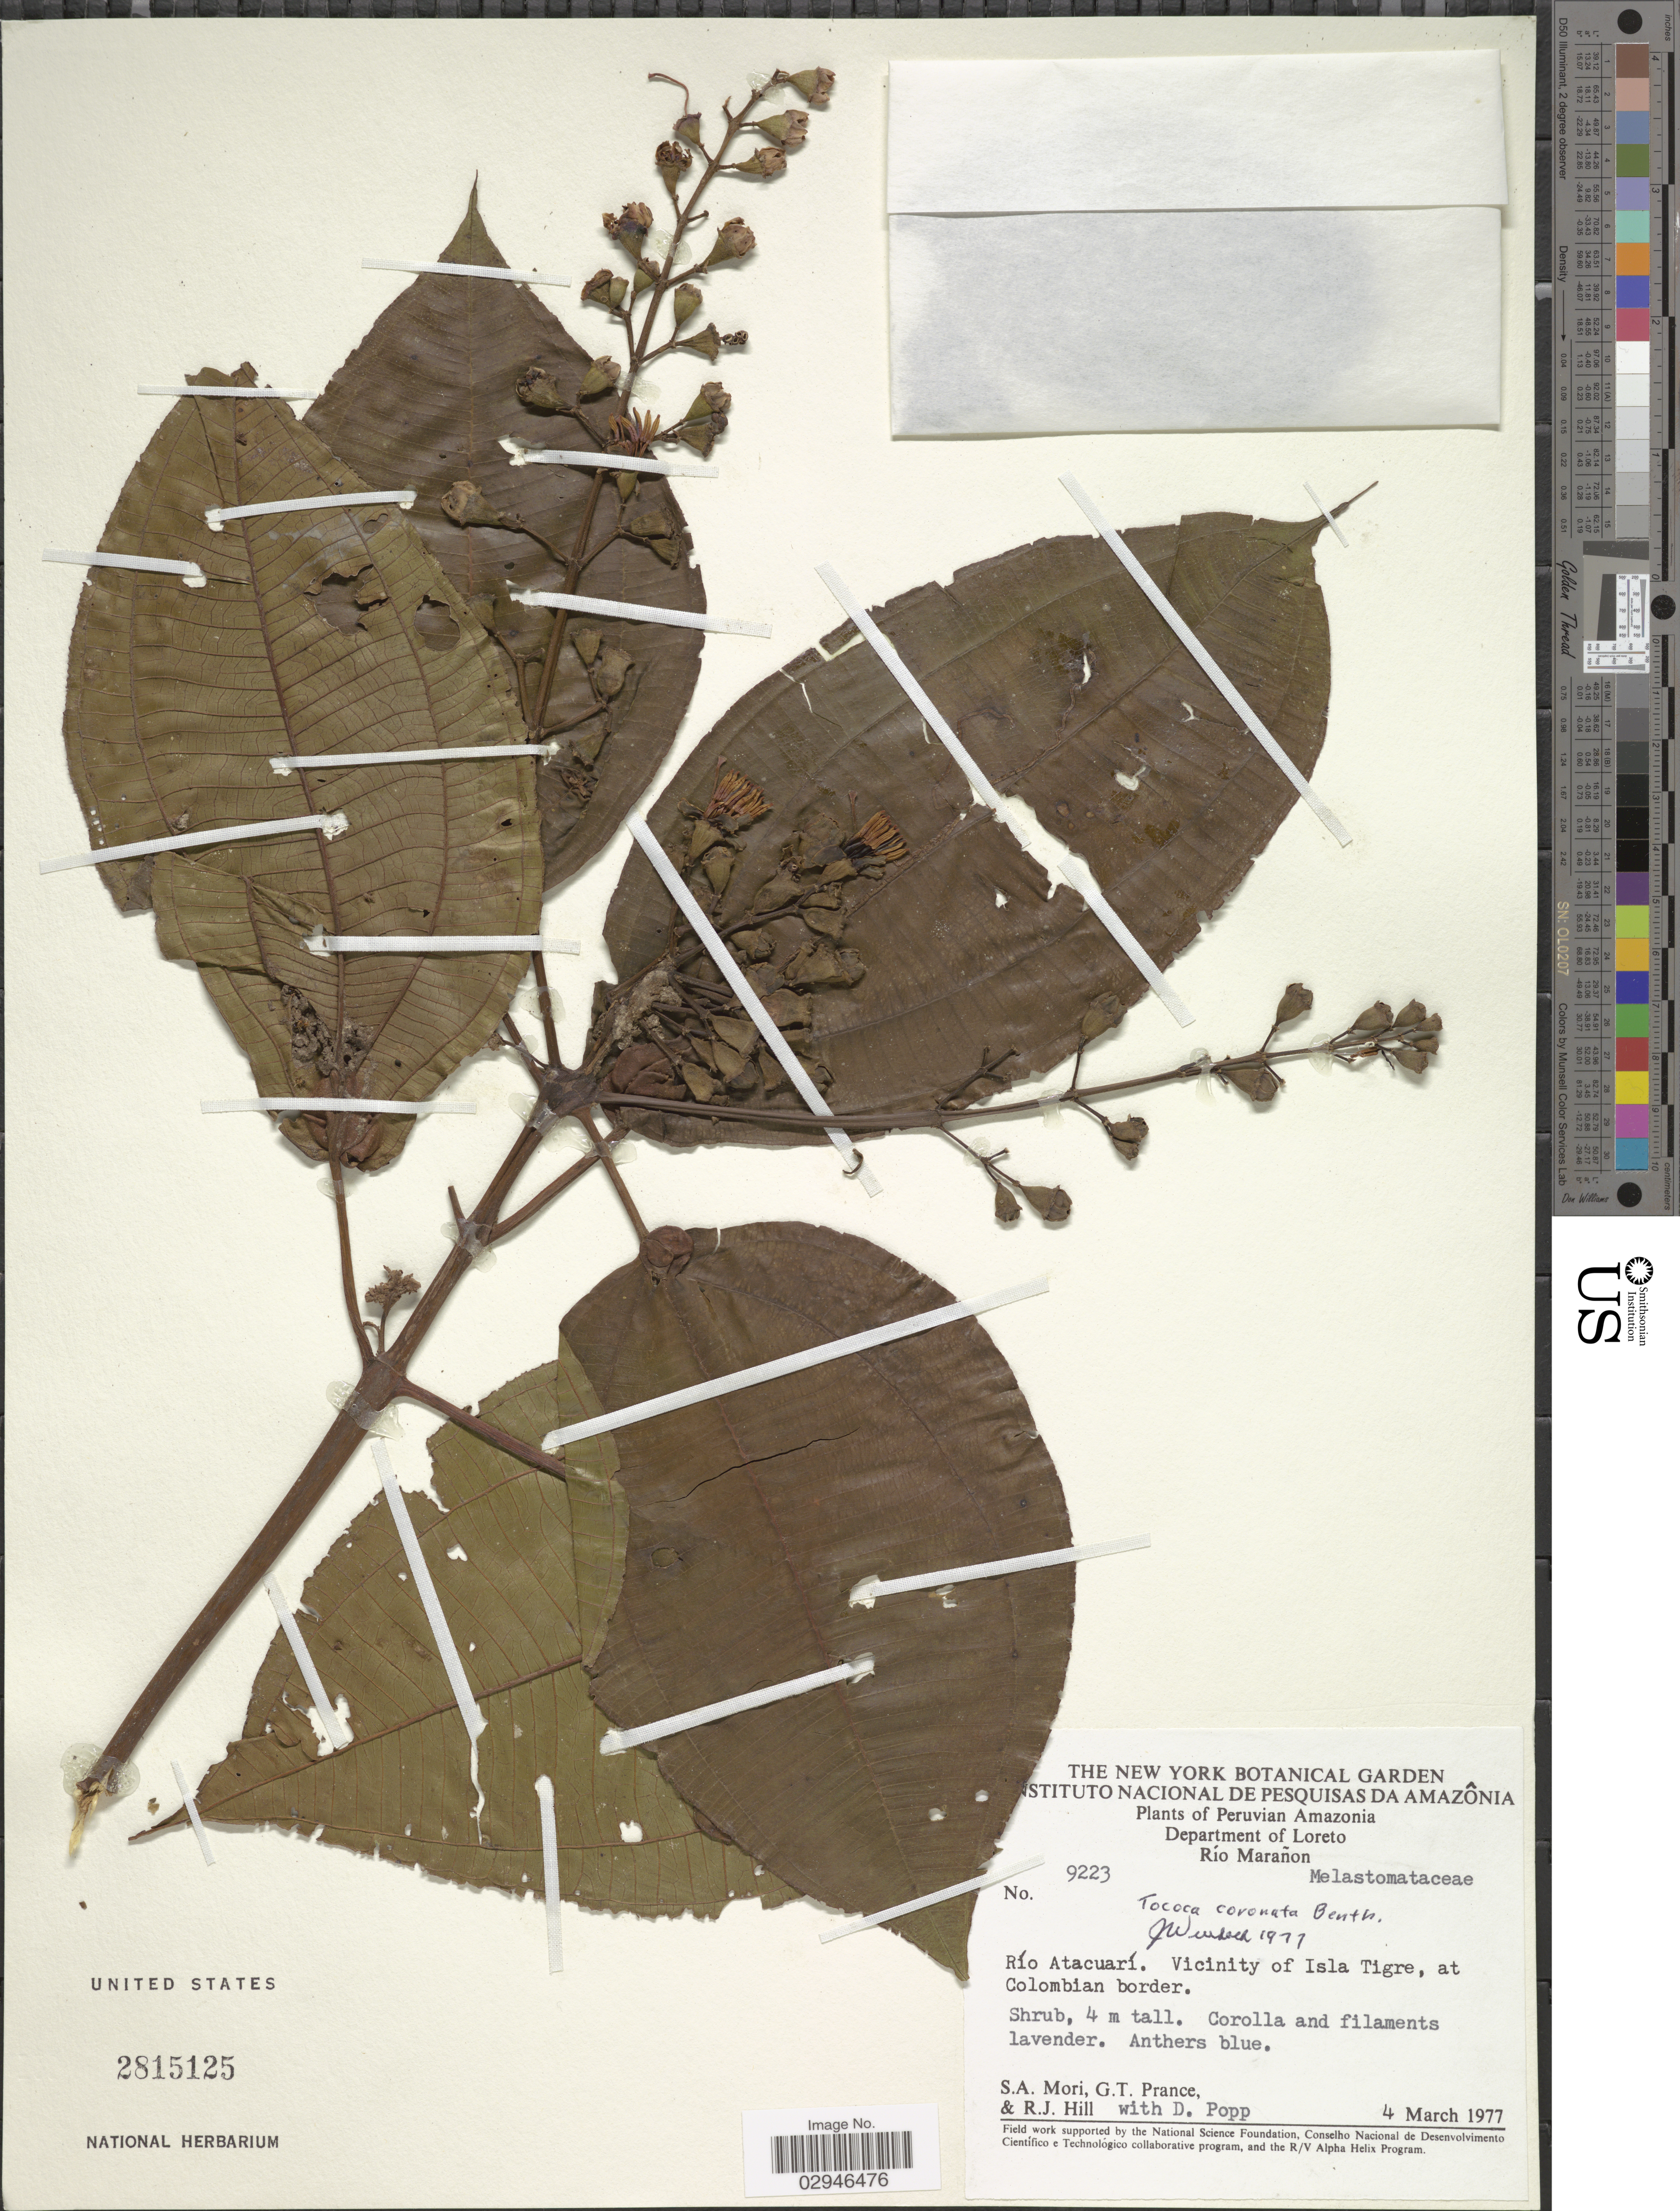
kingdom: Plantae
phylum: Tracheophyta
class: Magnoliopsida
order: Myrtales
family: Melastomataceae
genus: Tococa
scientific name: Tococa coronata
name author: Benth.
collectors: S. Mori, G. T. Prance, R. J. Hill & D. Popp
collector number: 9223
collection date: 1977-03-04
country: Peru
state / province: Loreto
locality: Peruvian Amazonia, Department of Loreto, Río Marañon, Río Atacuarí, Vicinity of Isla Tigre, at Colombian border.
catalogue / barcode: US 2815125